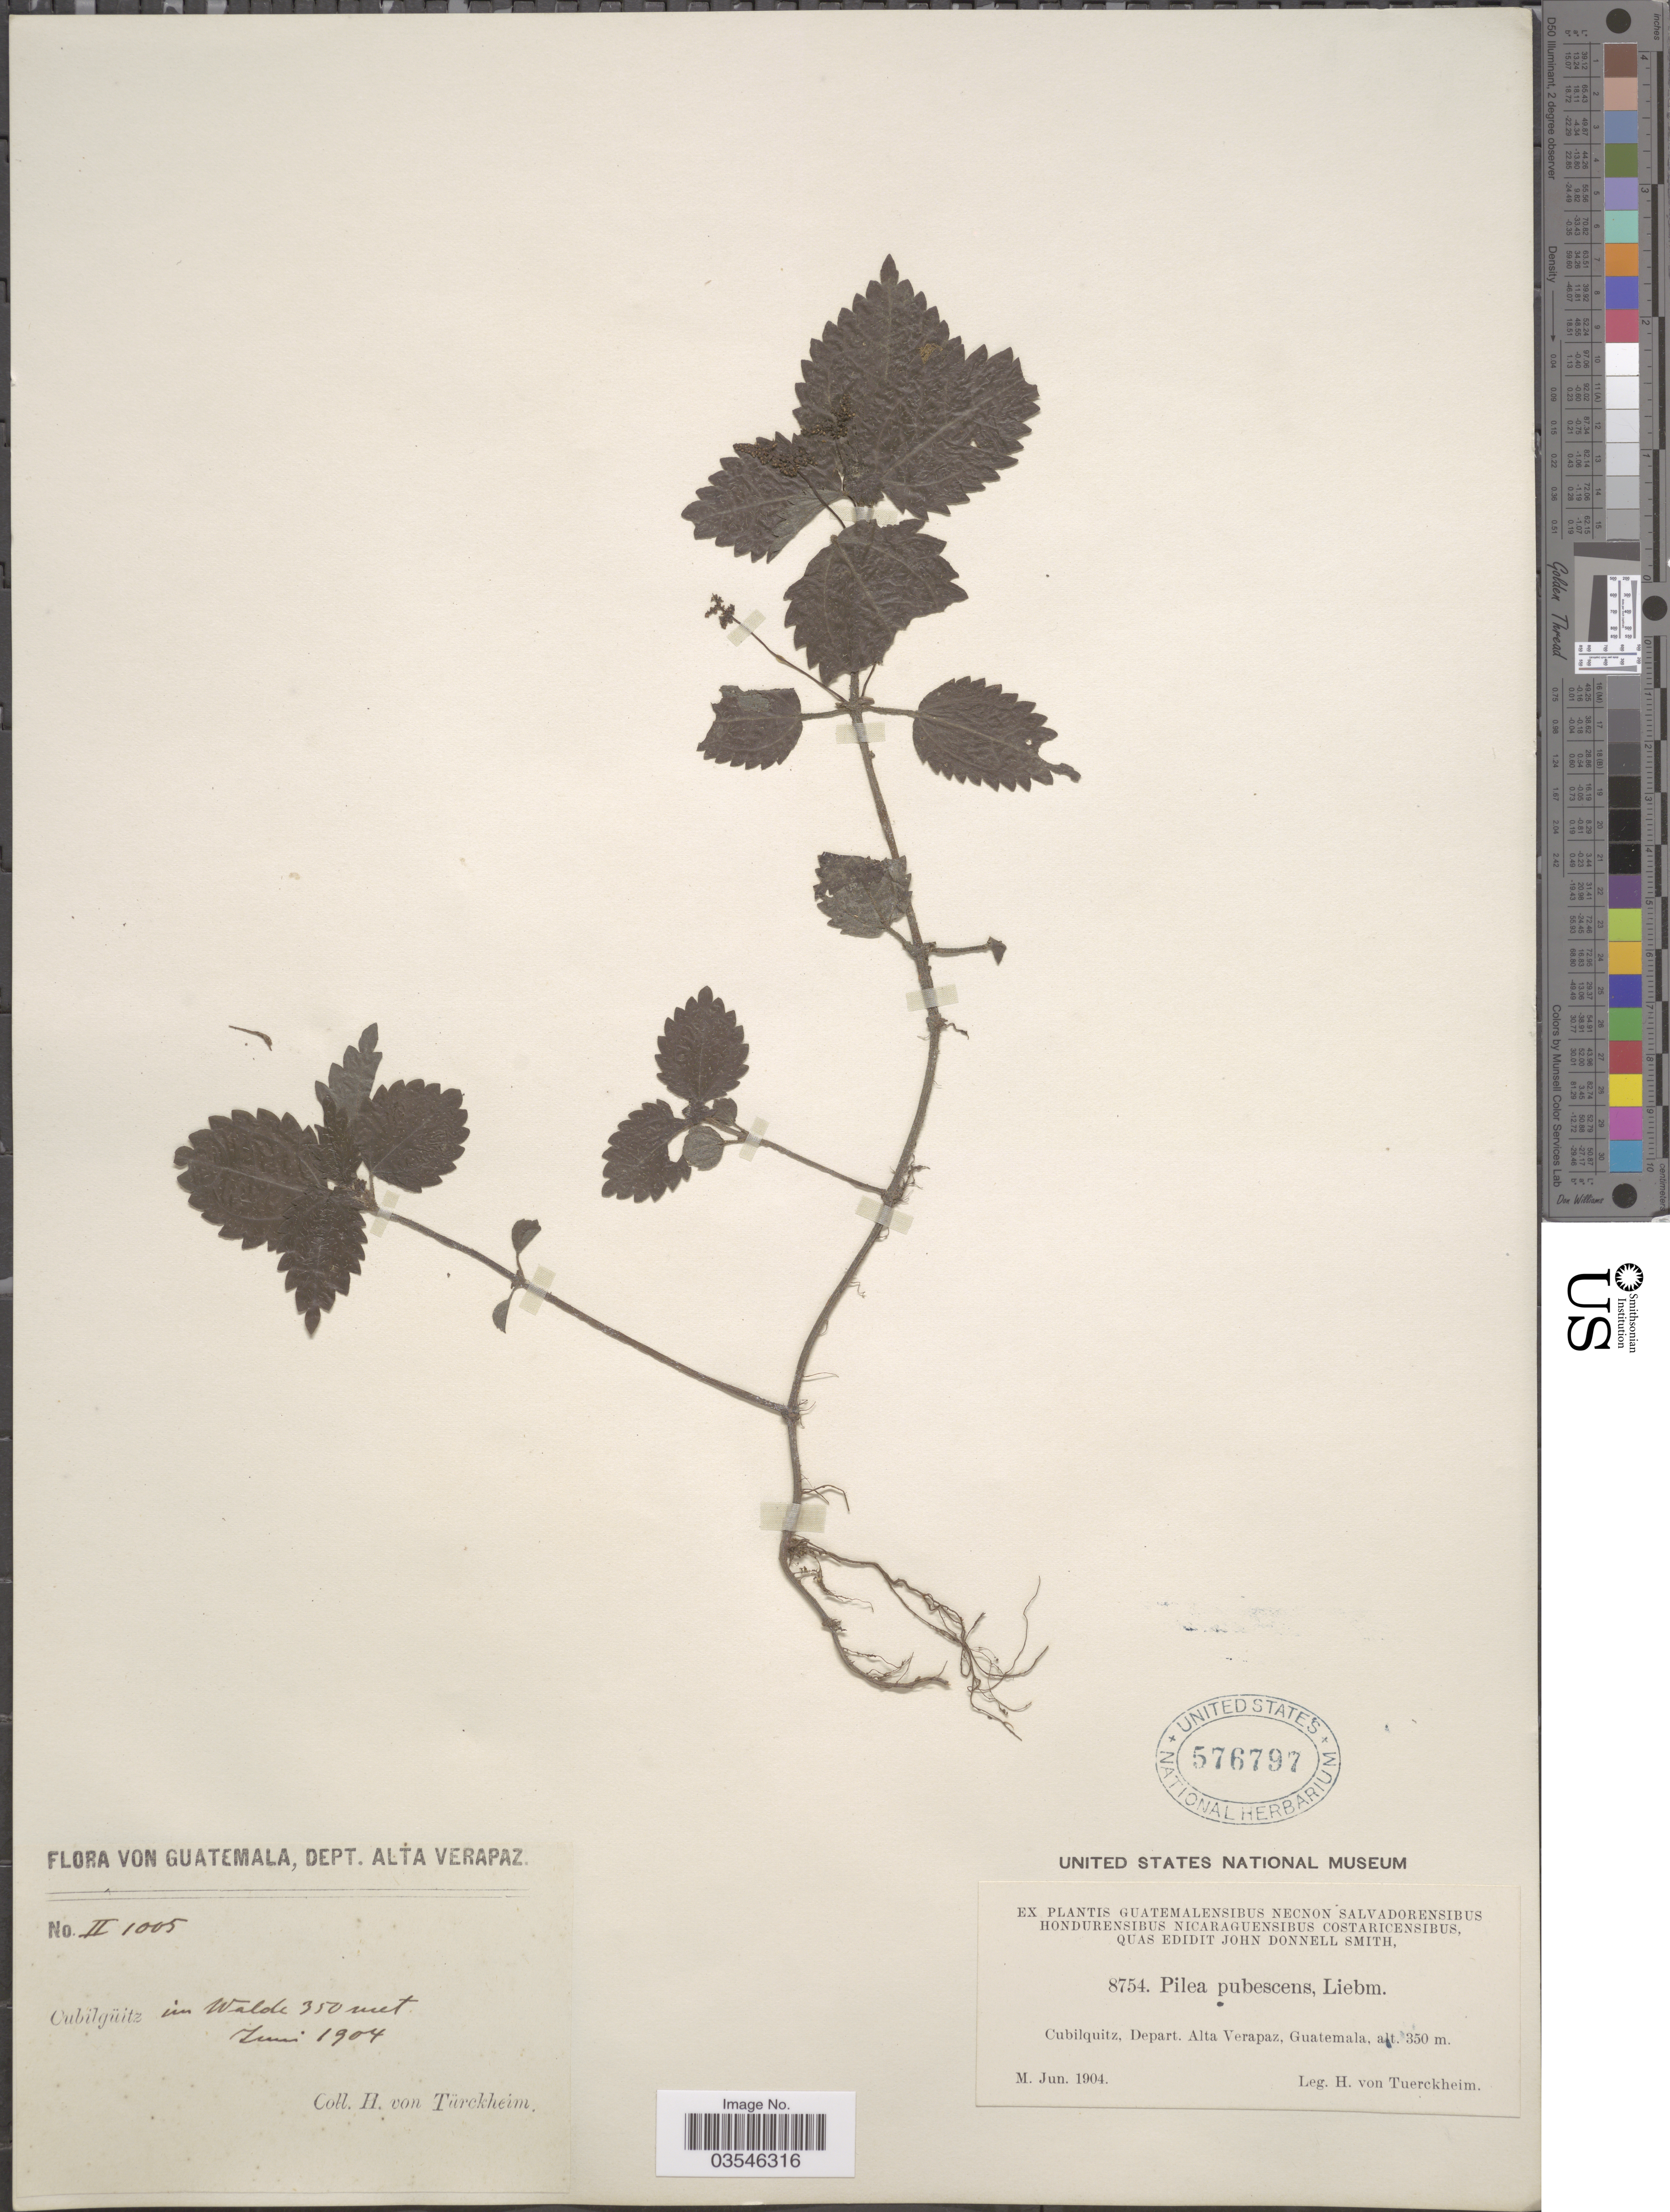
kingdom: Plantae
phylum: Tracheophyta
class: Magnoliopsida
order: Rosales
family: Urticaceae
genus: Pilea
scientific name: Pilea pubescens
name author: Liebm.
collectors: H. von Türckheim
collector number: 8754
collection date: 1904-06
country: Guatemala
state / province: Alta Verapaz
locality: Cubilquitz, im Walde. Depart. Alta Verapaz.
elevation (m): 350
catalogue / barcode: US 576797